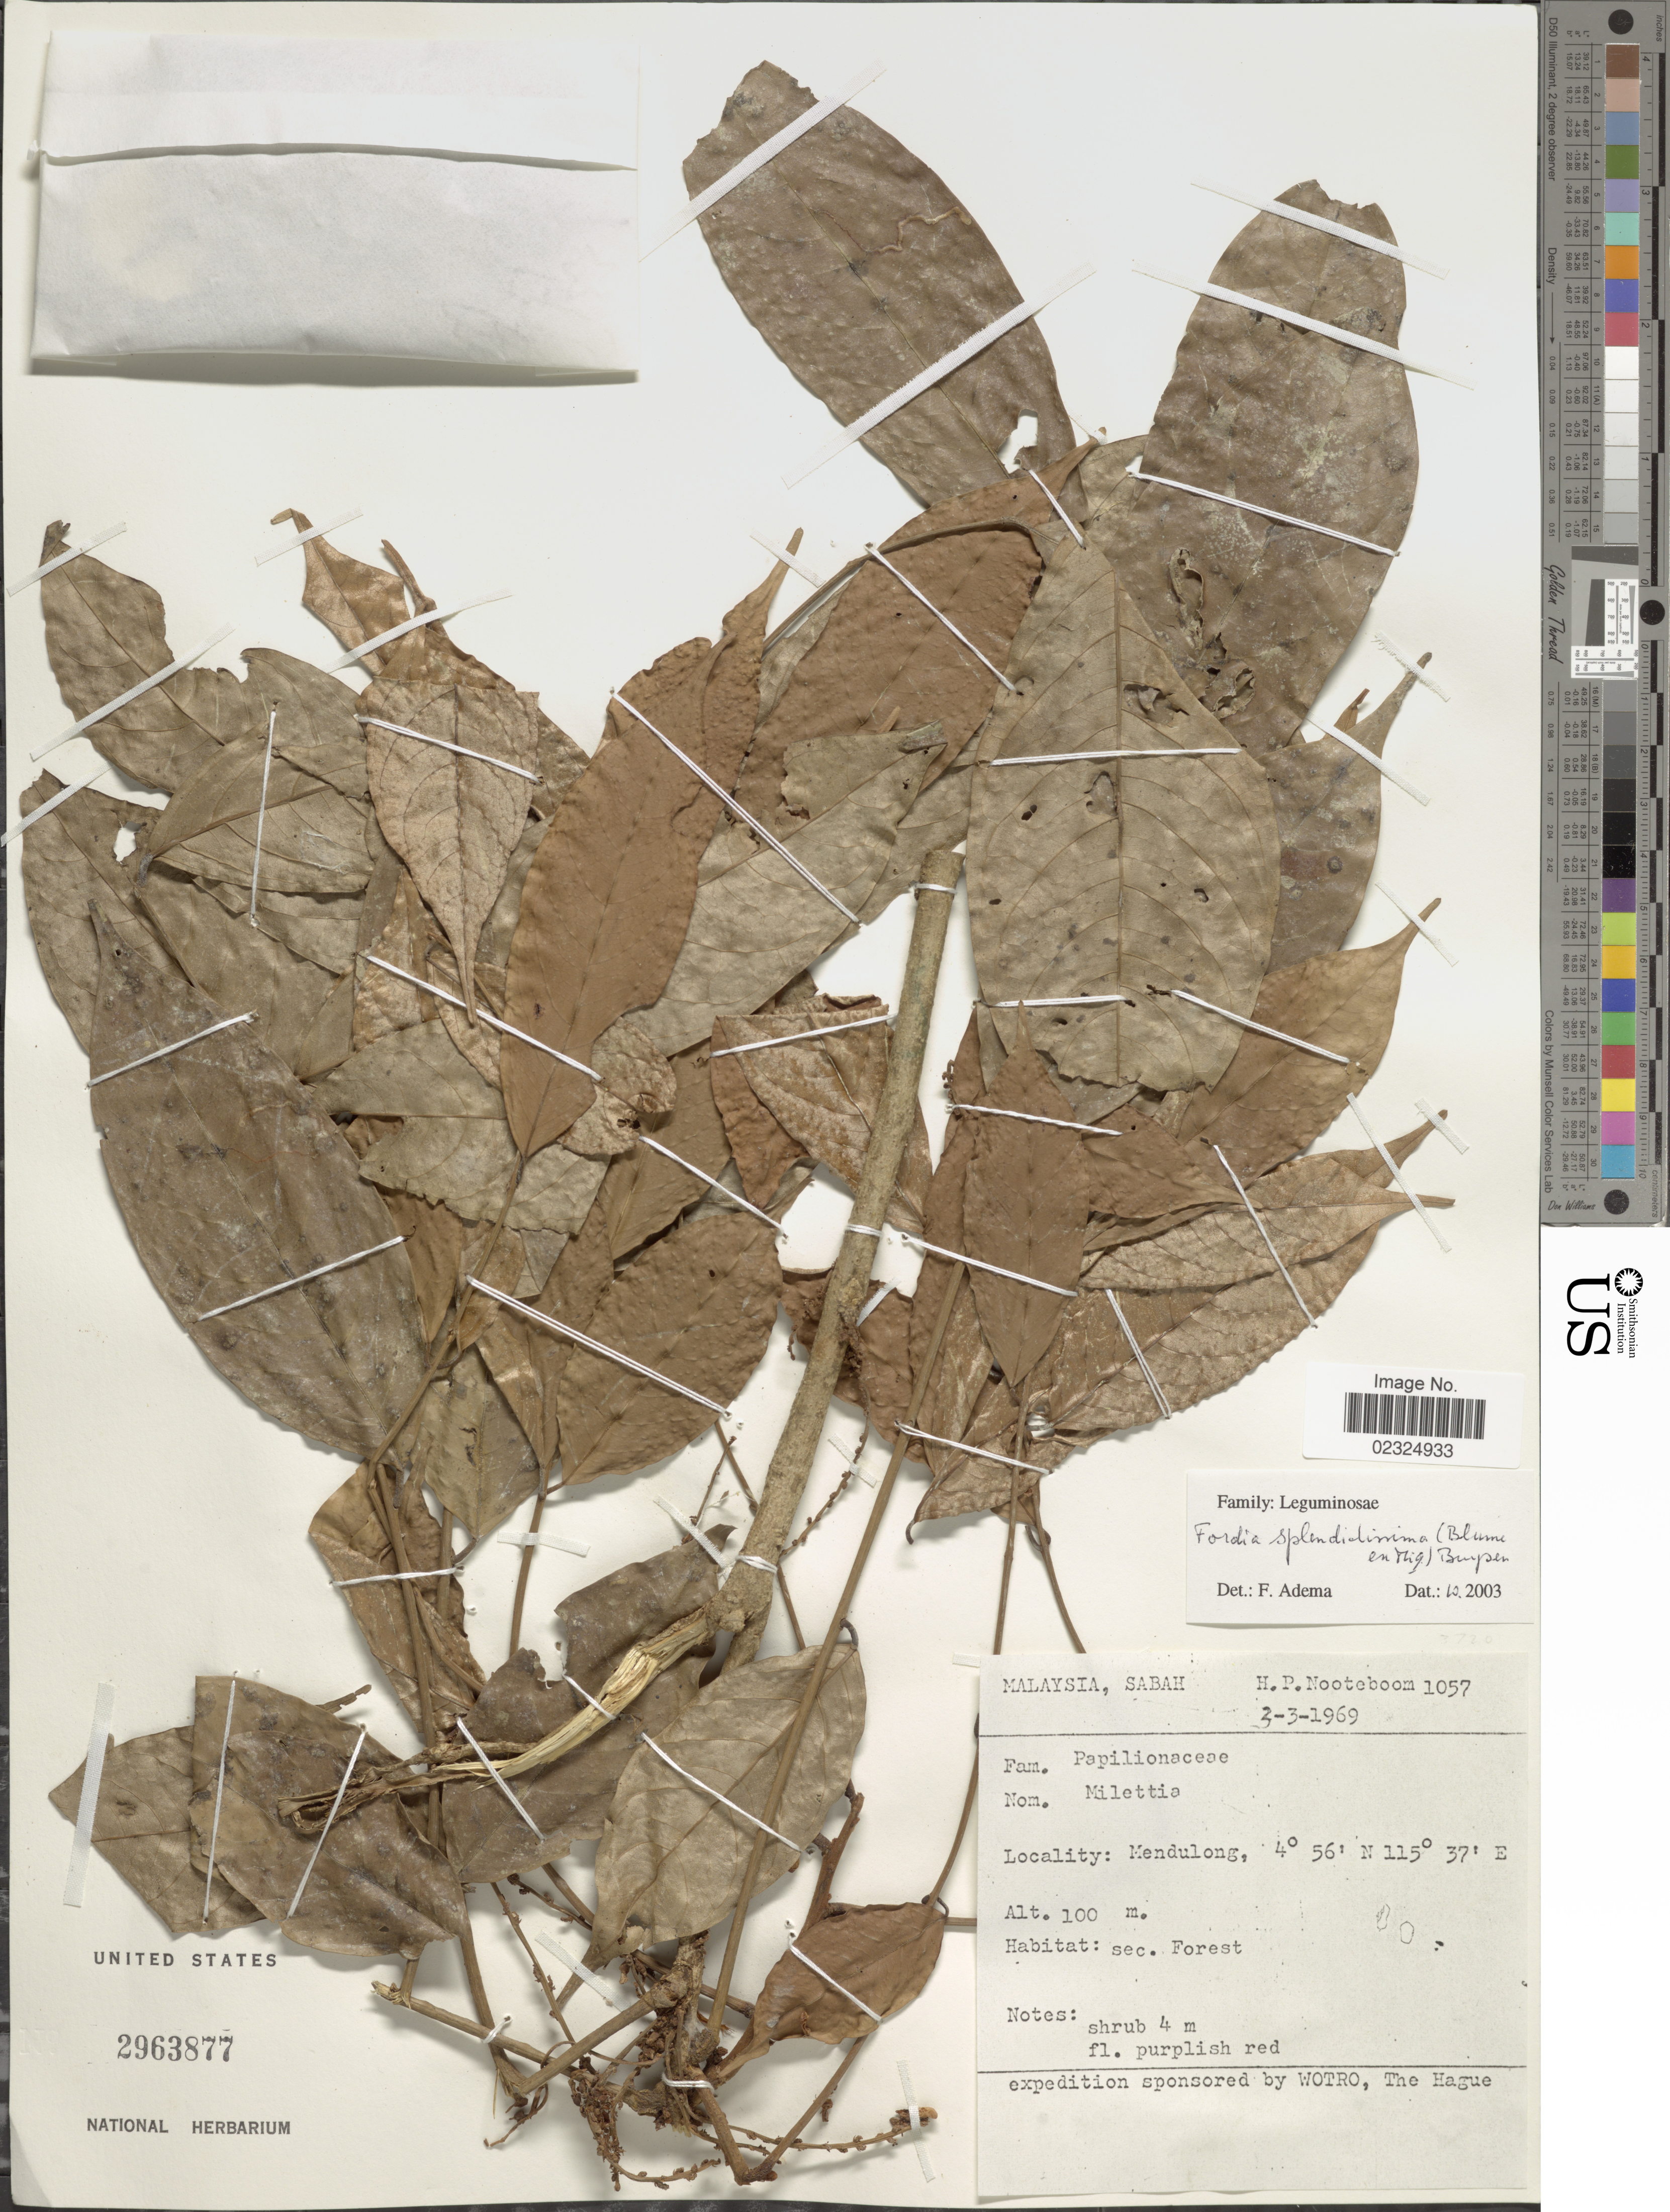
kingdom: Plantae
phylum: Tracheophyta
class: Magnoliopsida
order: Fabales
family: Fabaceae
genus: Fordia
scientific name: Fordia splendidissima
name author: (Blume ex Miq.) Buysen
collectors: H. P. Nooteboom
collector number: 1057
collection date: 1969-03-03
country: Malaysia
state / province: Sabah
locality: Mendulong.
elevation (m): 100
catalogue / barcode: US 2963877